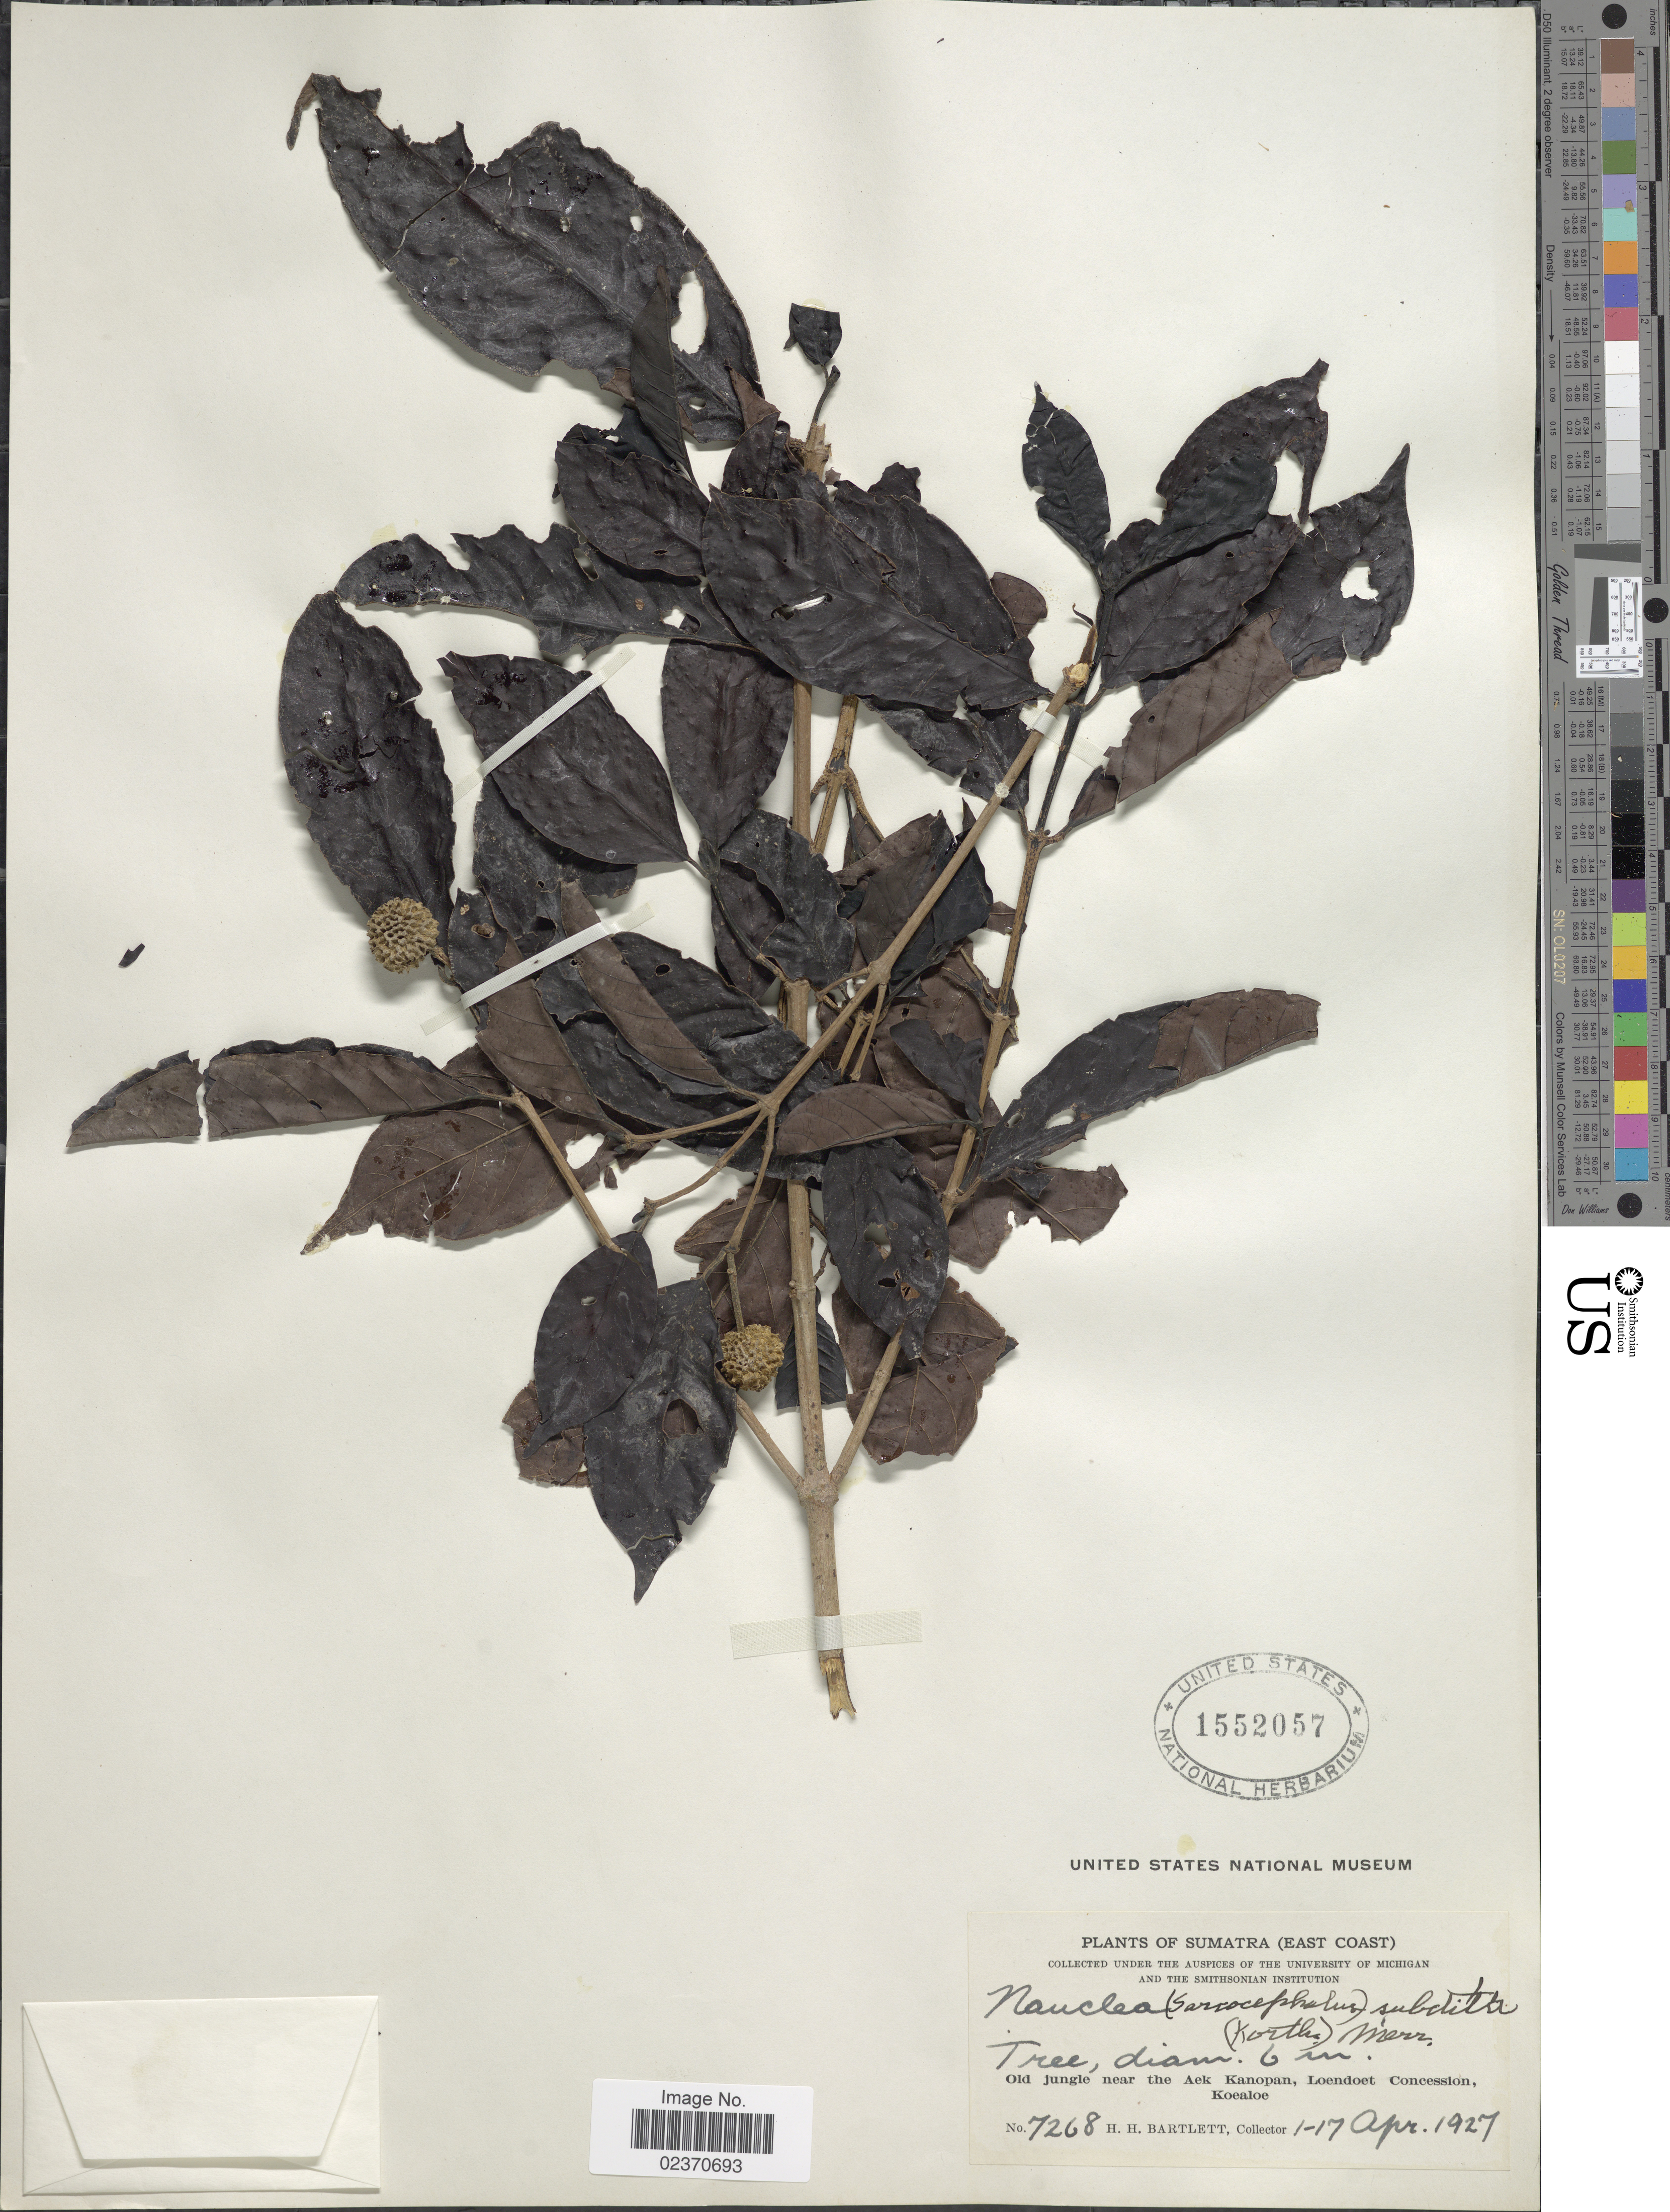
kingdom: Plantae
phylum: Tracheophyta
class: Magnoliopsida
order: Gentianales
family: Rubiaceae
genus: Nauclea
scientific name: Nauclea subdita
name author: Steud.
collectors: H. H. Bartlett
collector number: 7268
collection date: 1927-04-01/1927-04-17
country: Indonesia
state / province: Sumatra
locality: Sumatra (East Coast) Old jungle near the Aek Kanopan, Loendoet Concession, Koealoe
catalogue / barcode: US 1552057